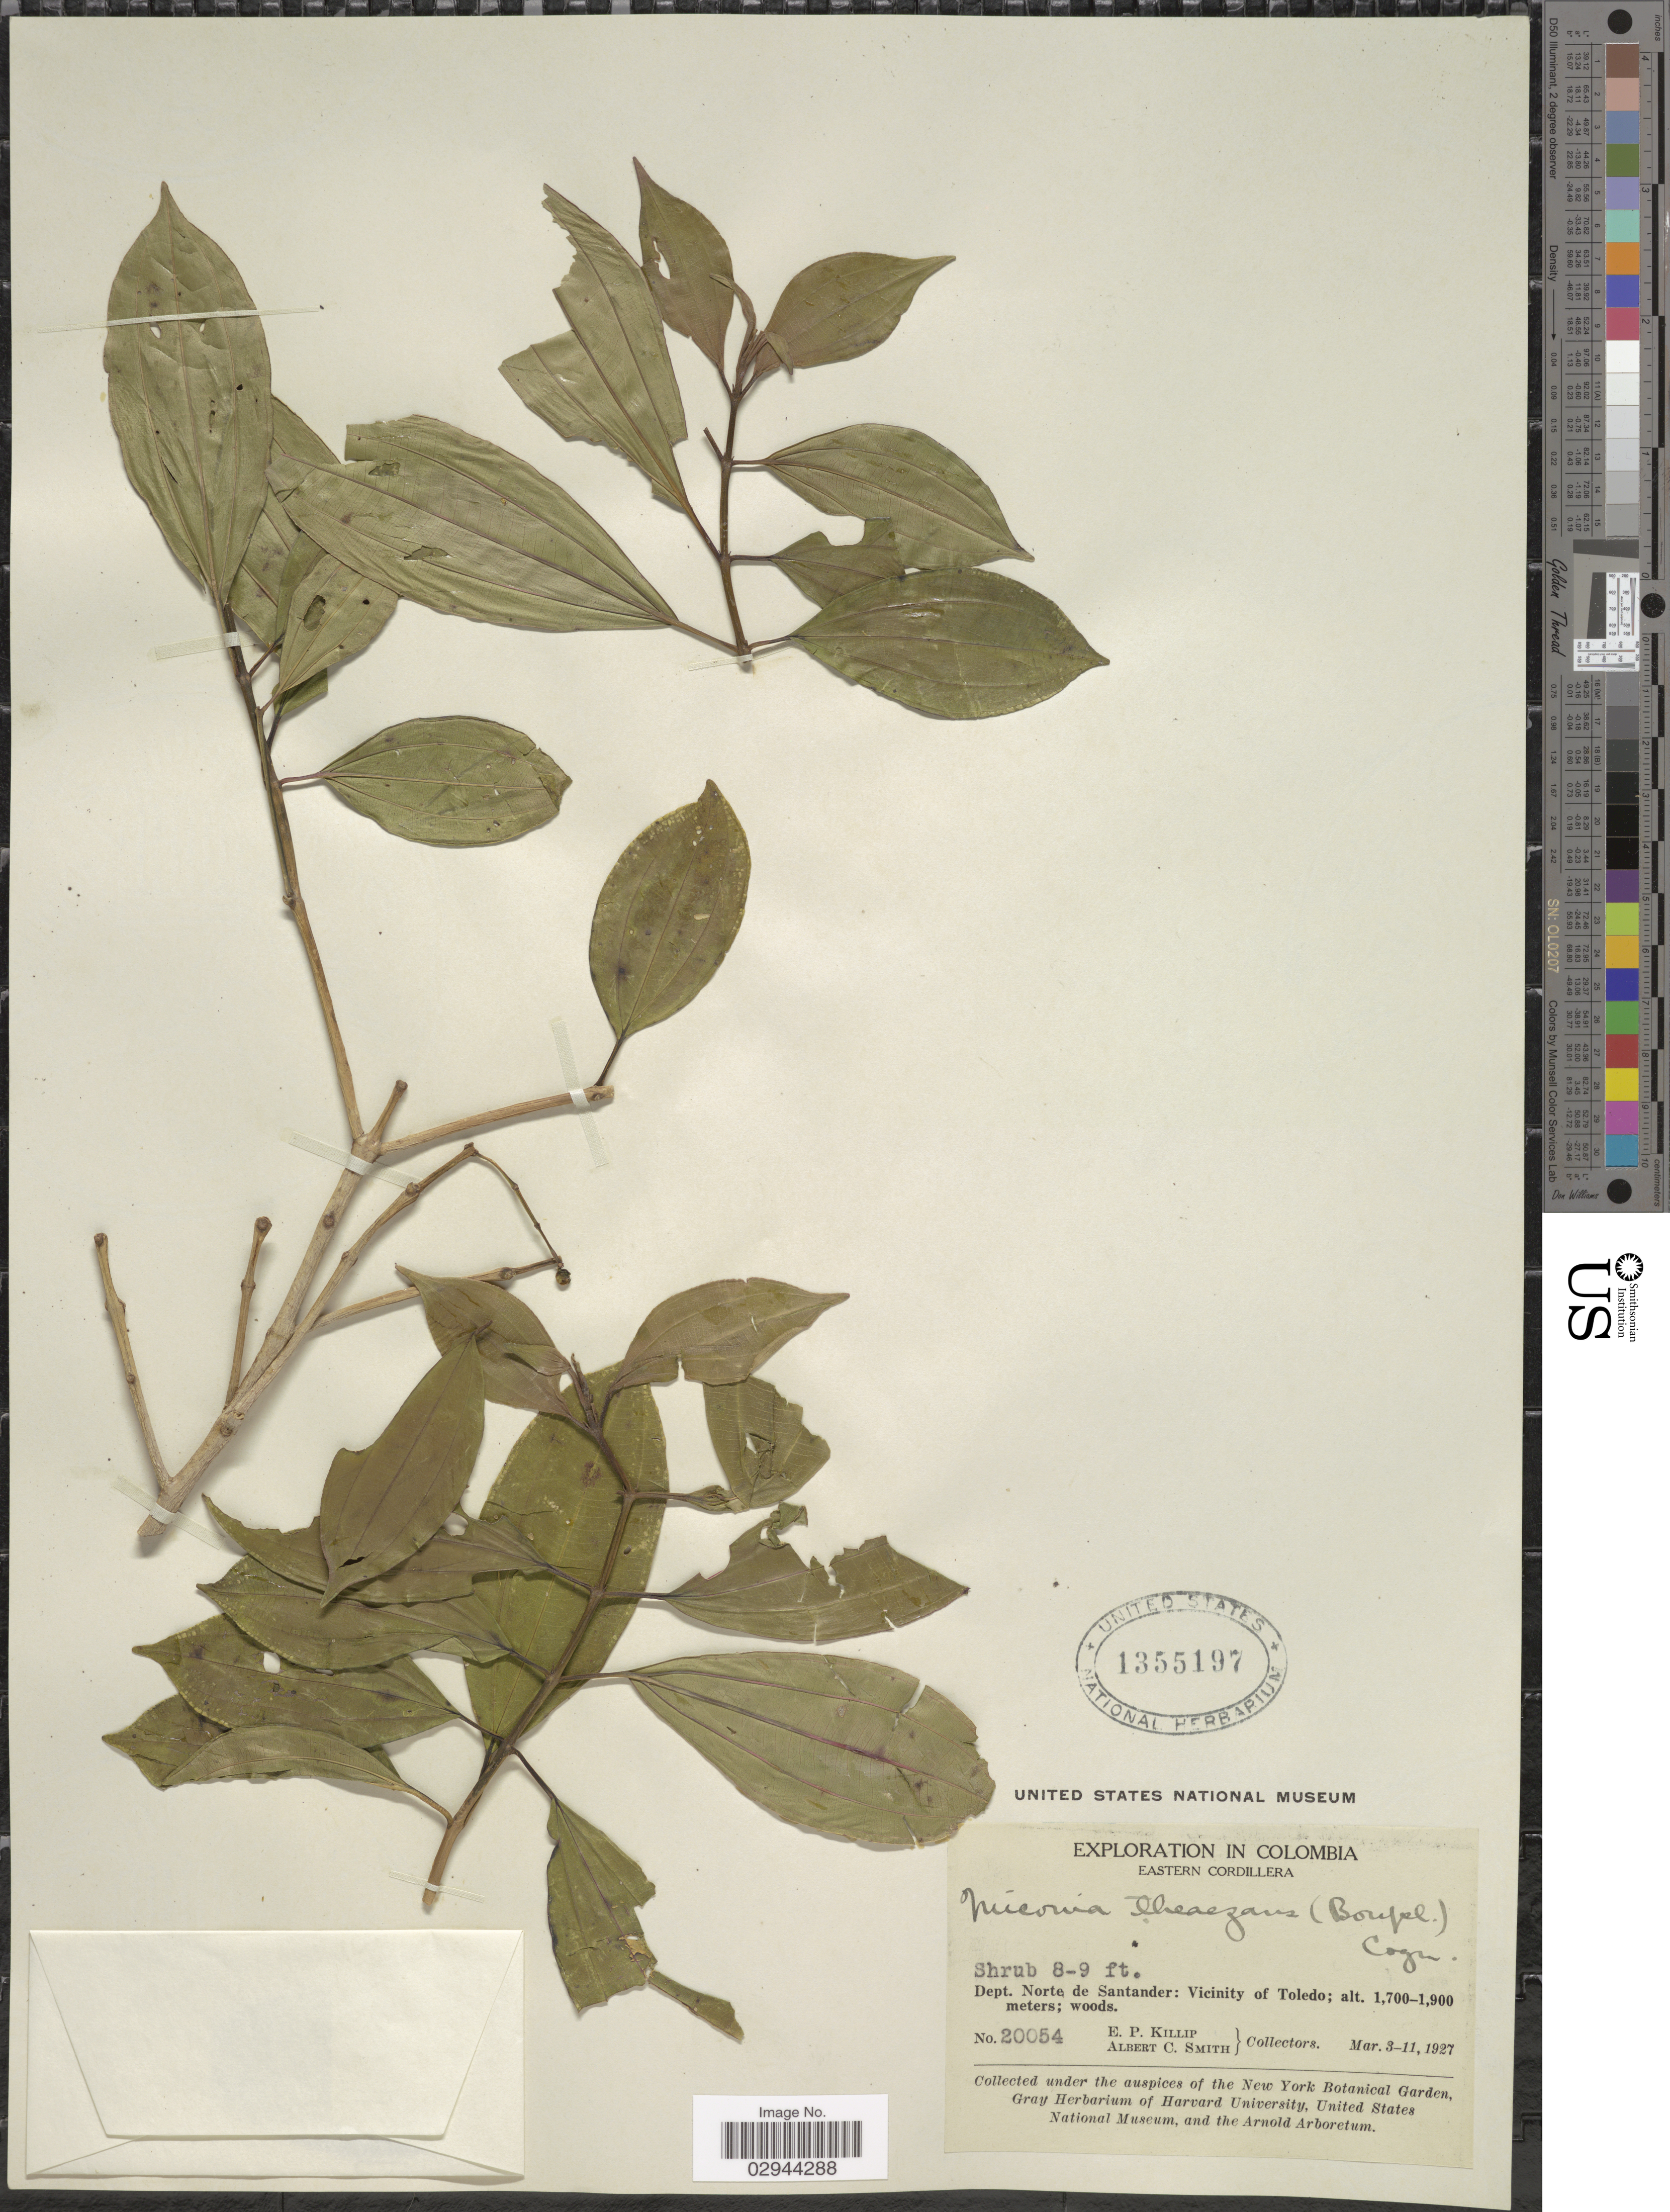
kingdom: Plantae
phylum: Tracheophyta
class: Magnoliopsida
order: Myrtales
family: Melastomataceae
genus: Miconia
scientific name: Miconia theizans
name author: (Bonpl.) Cogn.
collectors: E. P. Killip & A. C. Smith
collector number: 20054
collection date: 1927-03-03/1927-03-11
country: Colombia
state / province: Norte de Santander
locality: Eastern Cordillera, Dept. Norte de Santander, Vicinity of Toledo.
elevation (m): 1700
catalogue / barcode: US 1355197